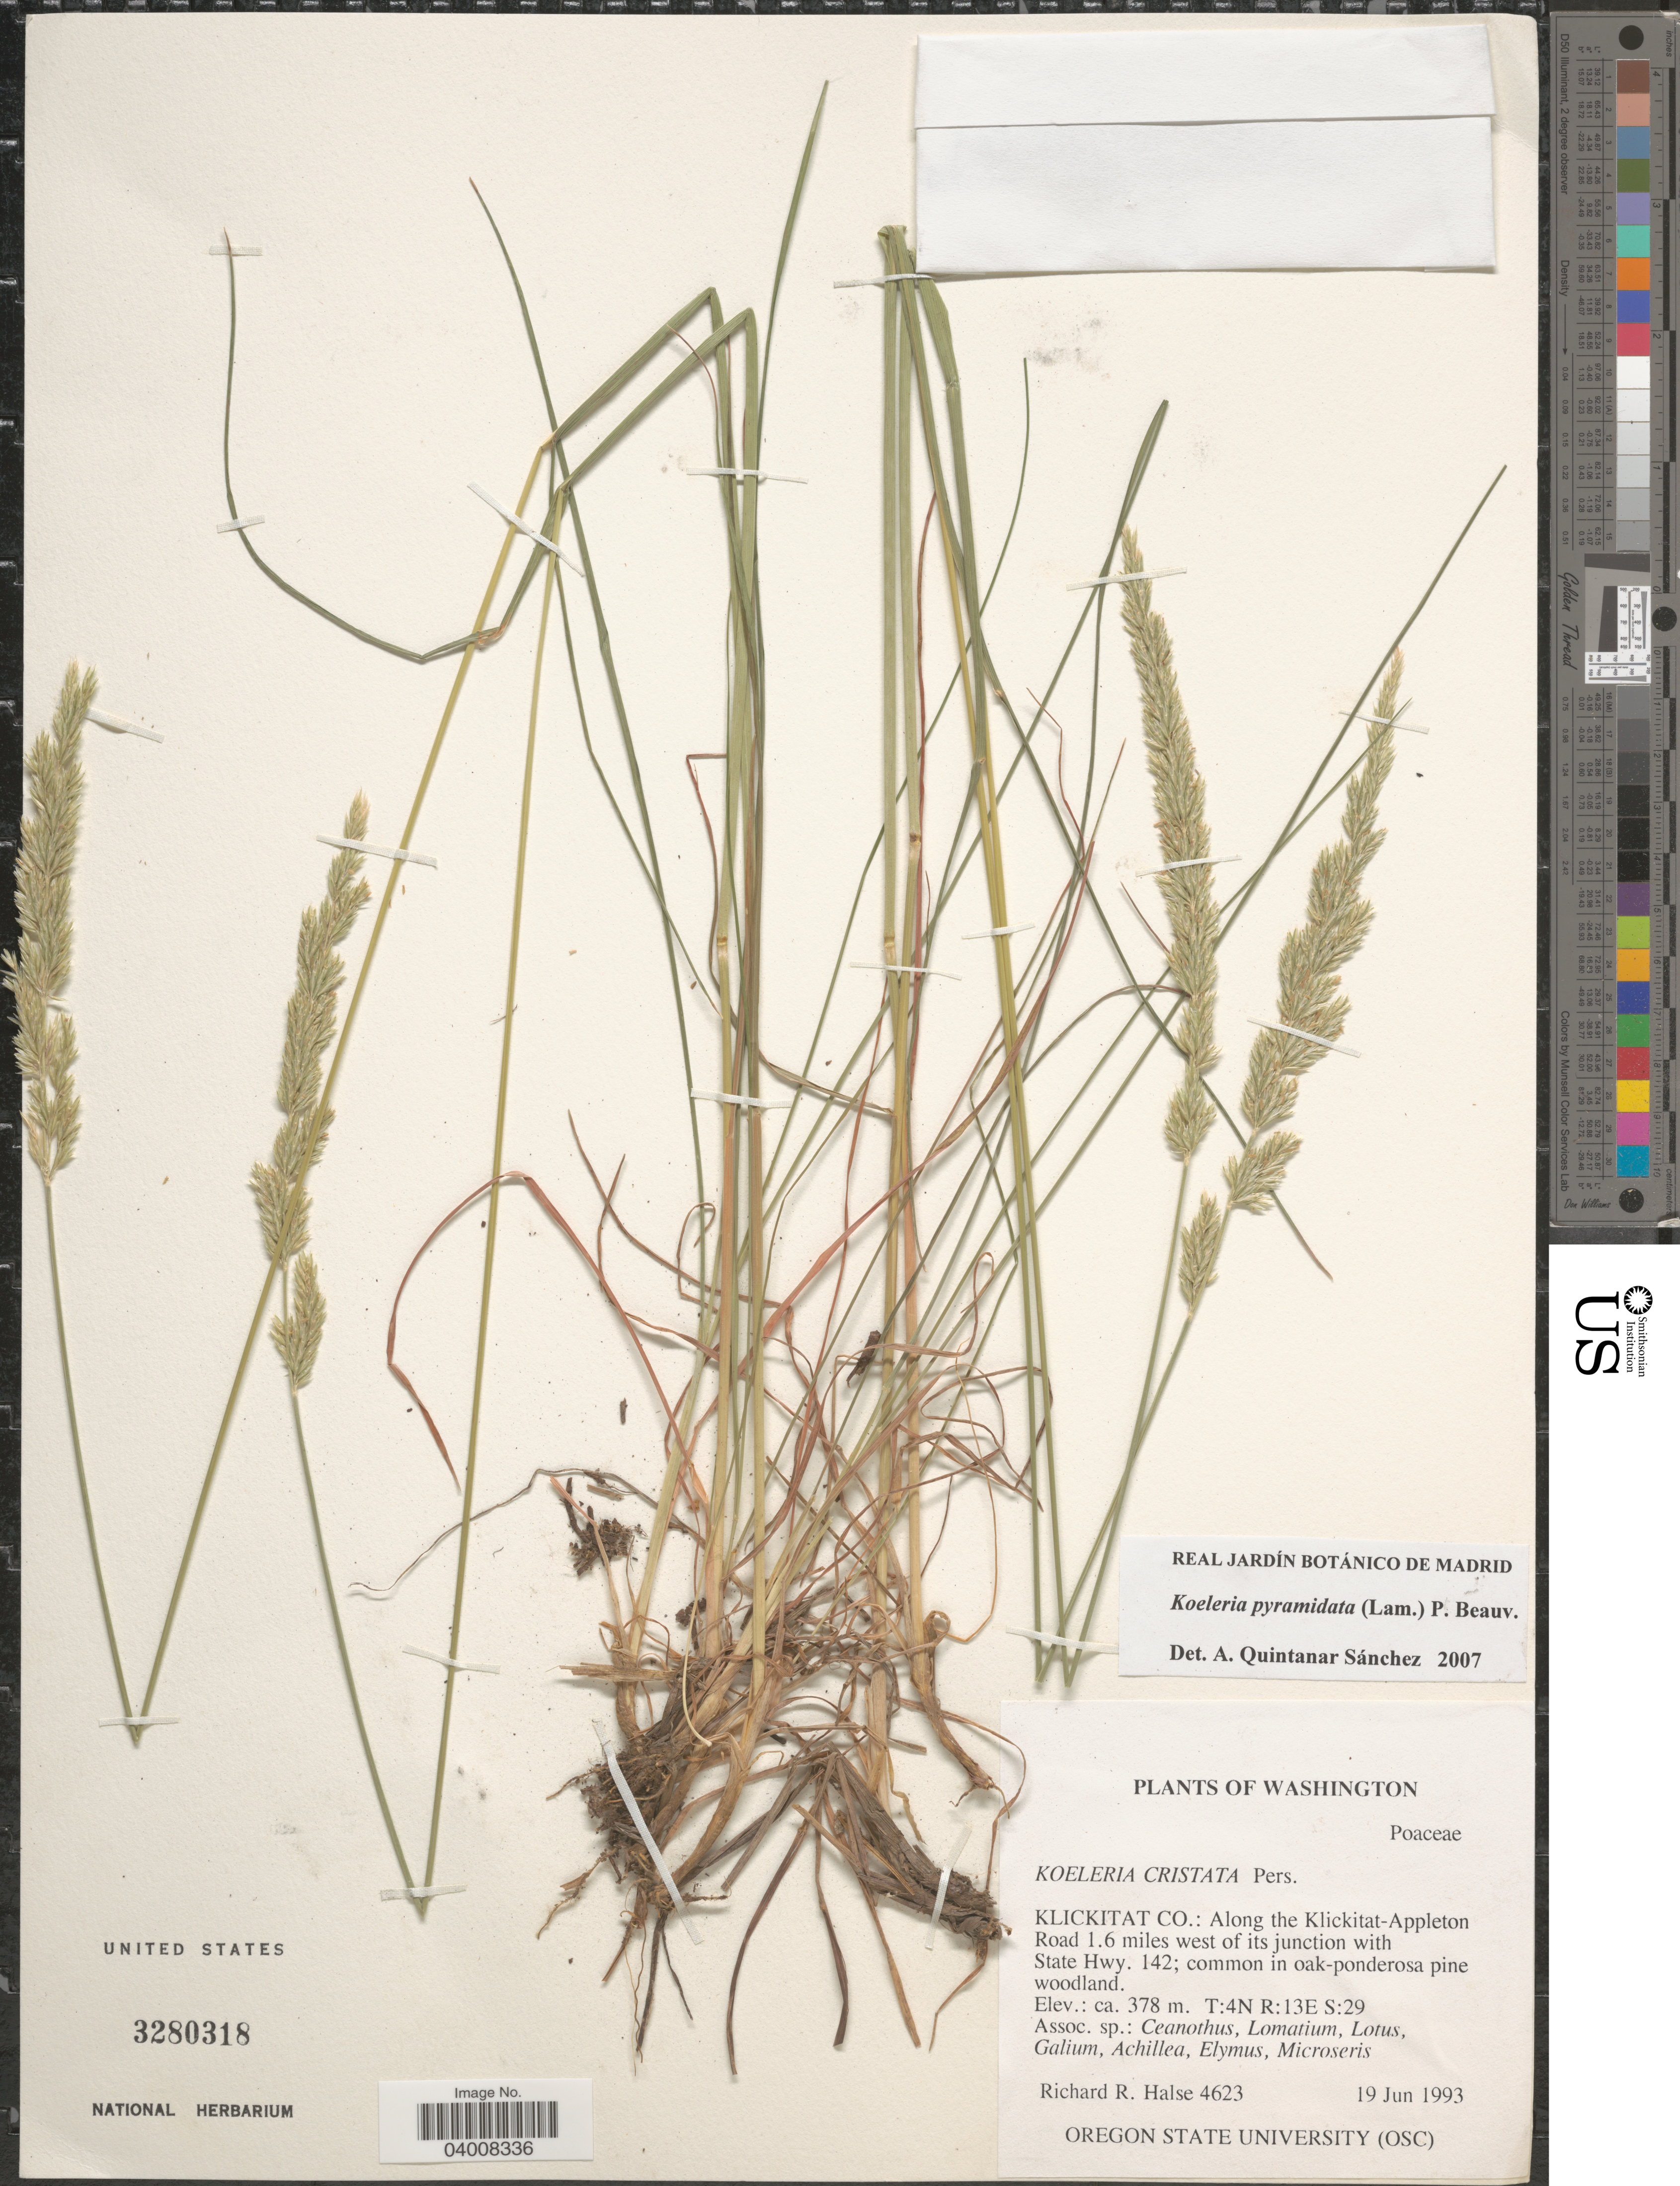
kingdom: Plantae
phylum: Tracheophyta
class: Liliopsida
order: Poales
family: Poaceae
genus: Koeleria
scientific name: Koeleria pyramidata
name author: (Lam.) P. Beauv.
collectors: R. Halse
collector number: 4623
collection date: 1993-06-19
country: United States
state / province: Washington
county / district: Klickitat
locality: Klickitat Co.: Along the Klickitat-Appleton Road 1.6 miles west of its junction with State Hwy. 142. T:4N R:13E S:29.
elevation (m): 378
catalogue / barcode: US 3280318